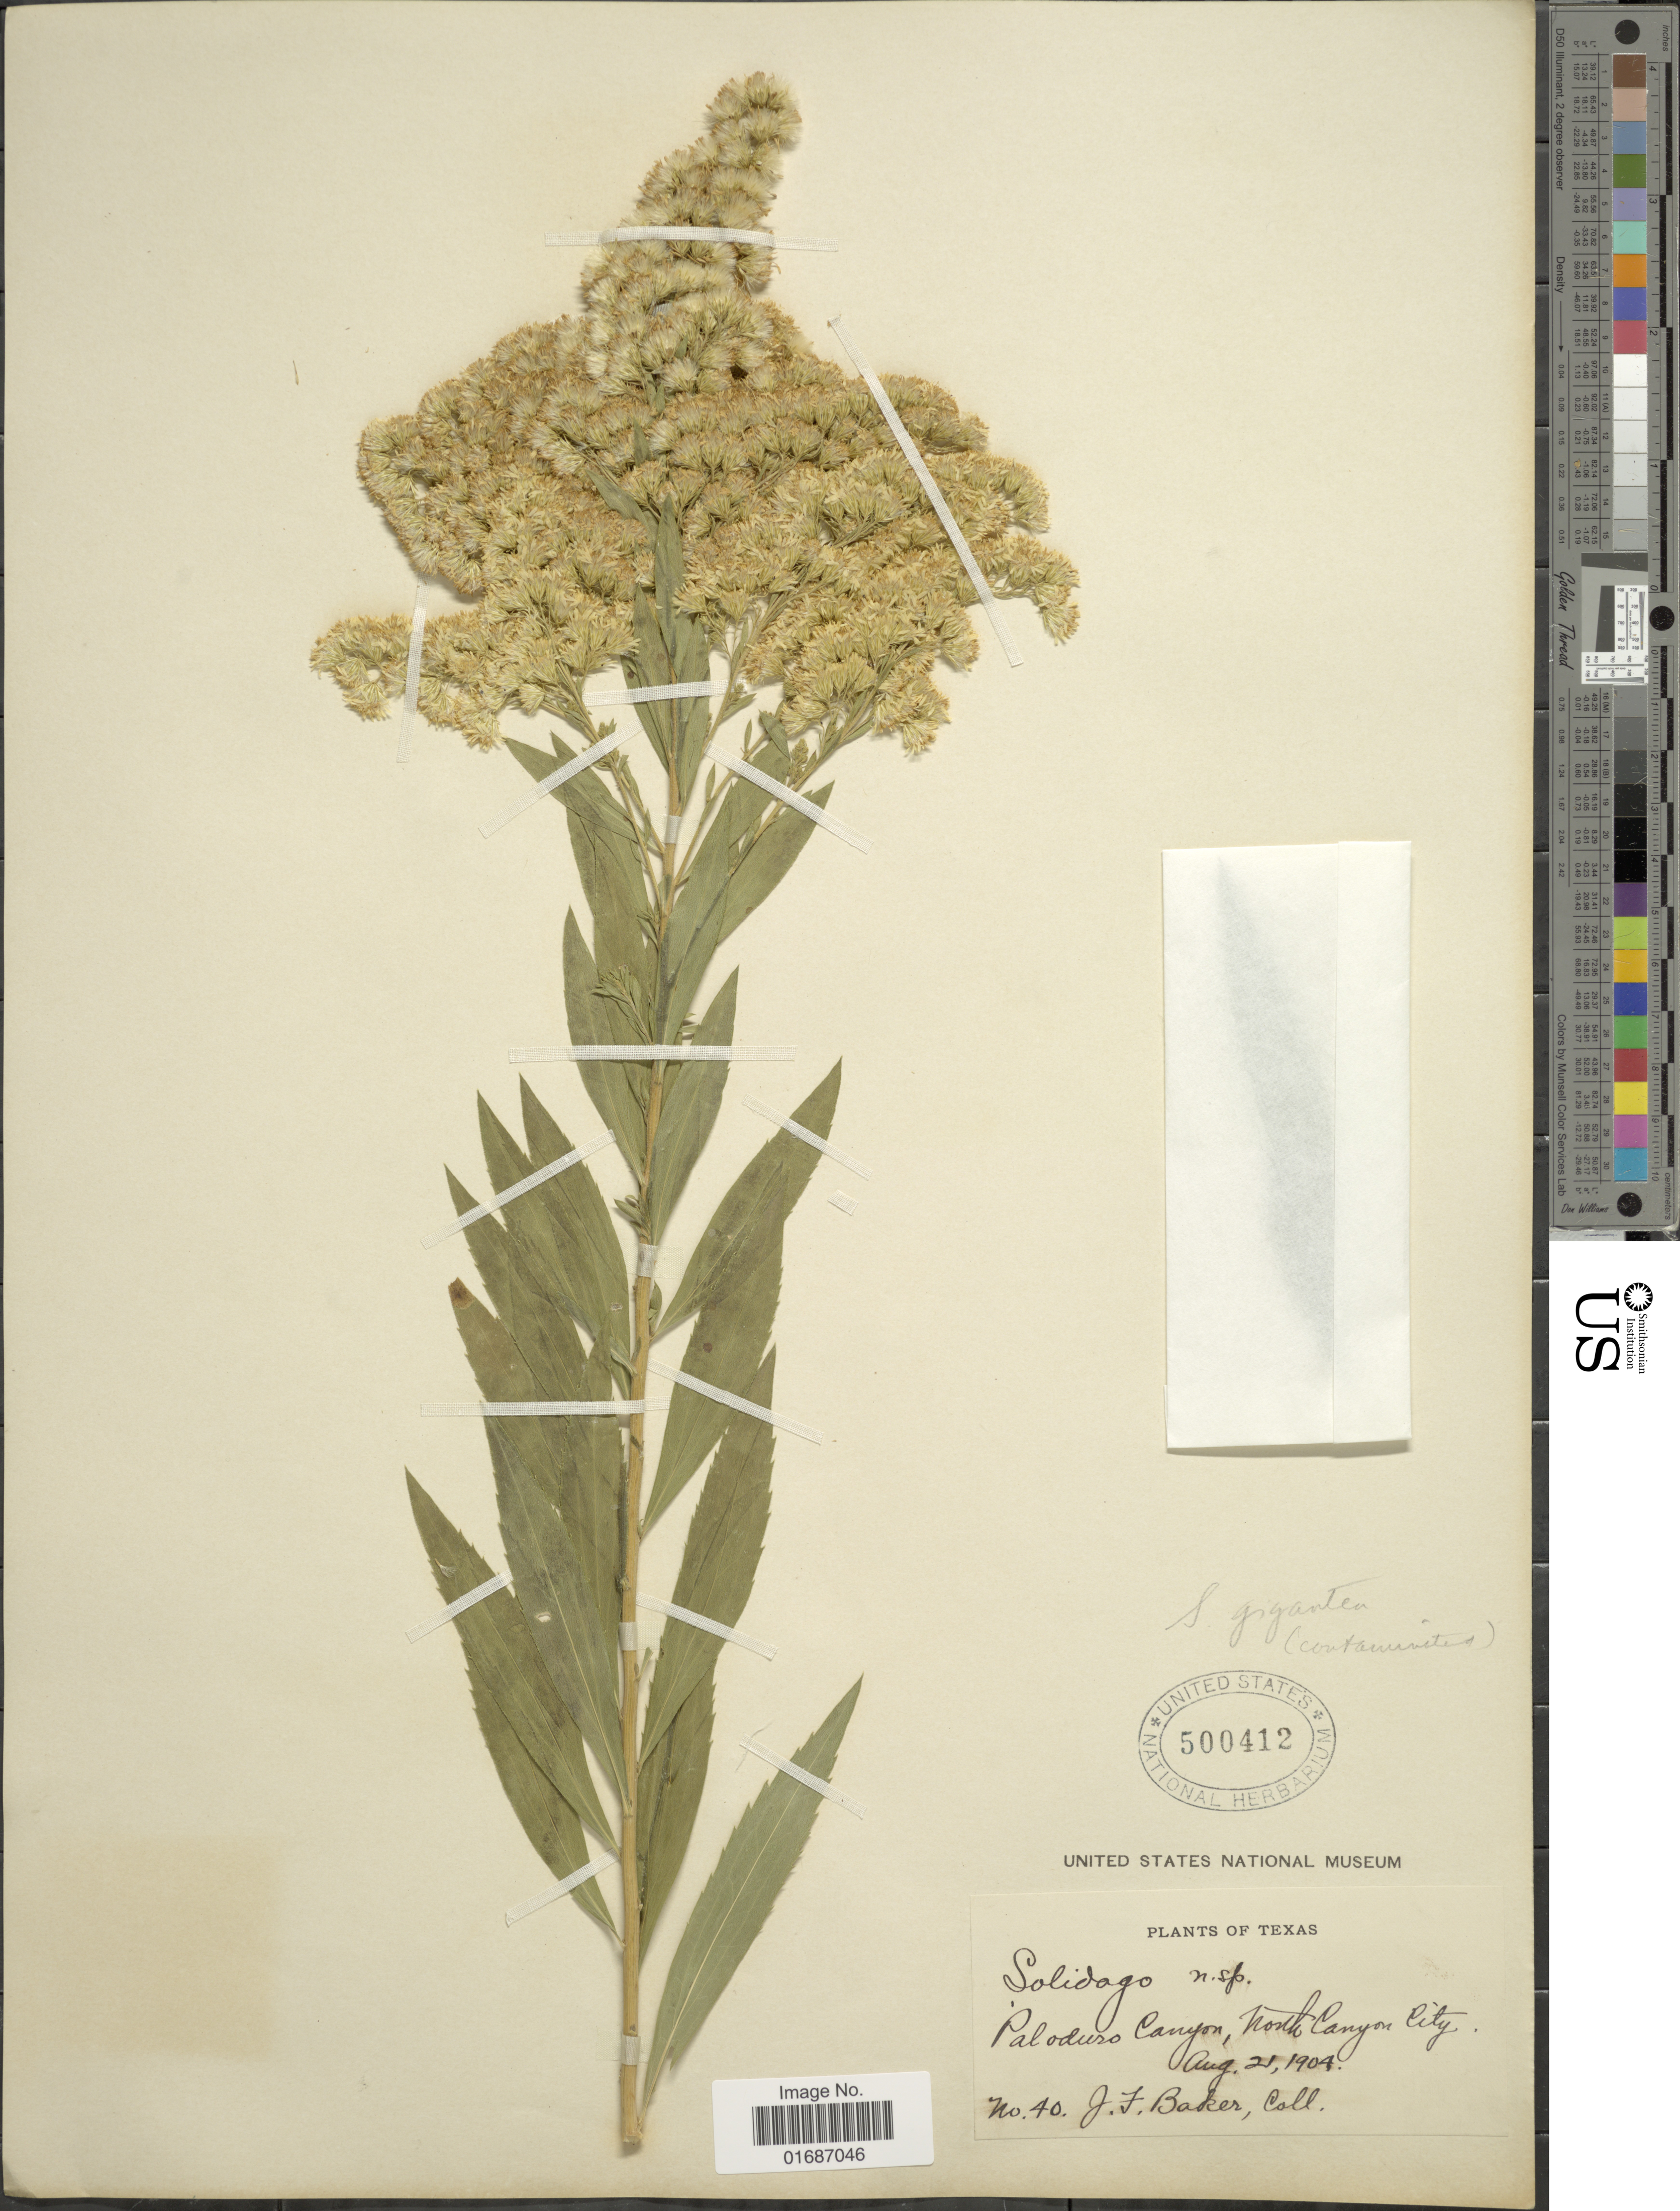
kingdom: Plantae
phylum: Tracheophyta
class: Magnoliopsida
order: Asterales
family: Asteraceae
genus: Solidago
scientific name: Solidago gigantea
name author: Aiton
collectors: J. F. Baker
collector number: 40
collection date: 1904-08-21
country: United States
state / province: Texas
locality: Paloduro Canyon, Noryh Canyon City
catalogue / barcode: US 500412